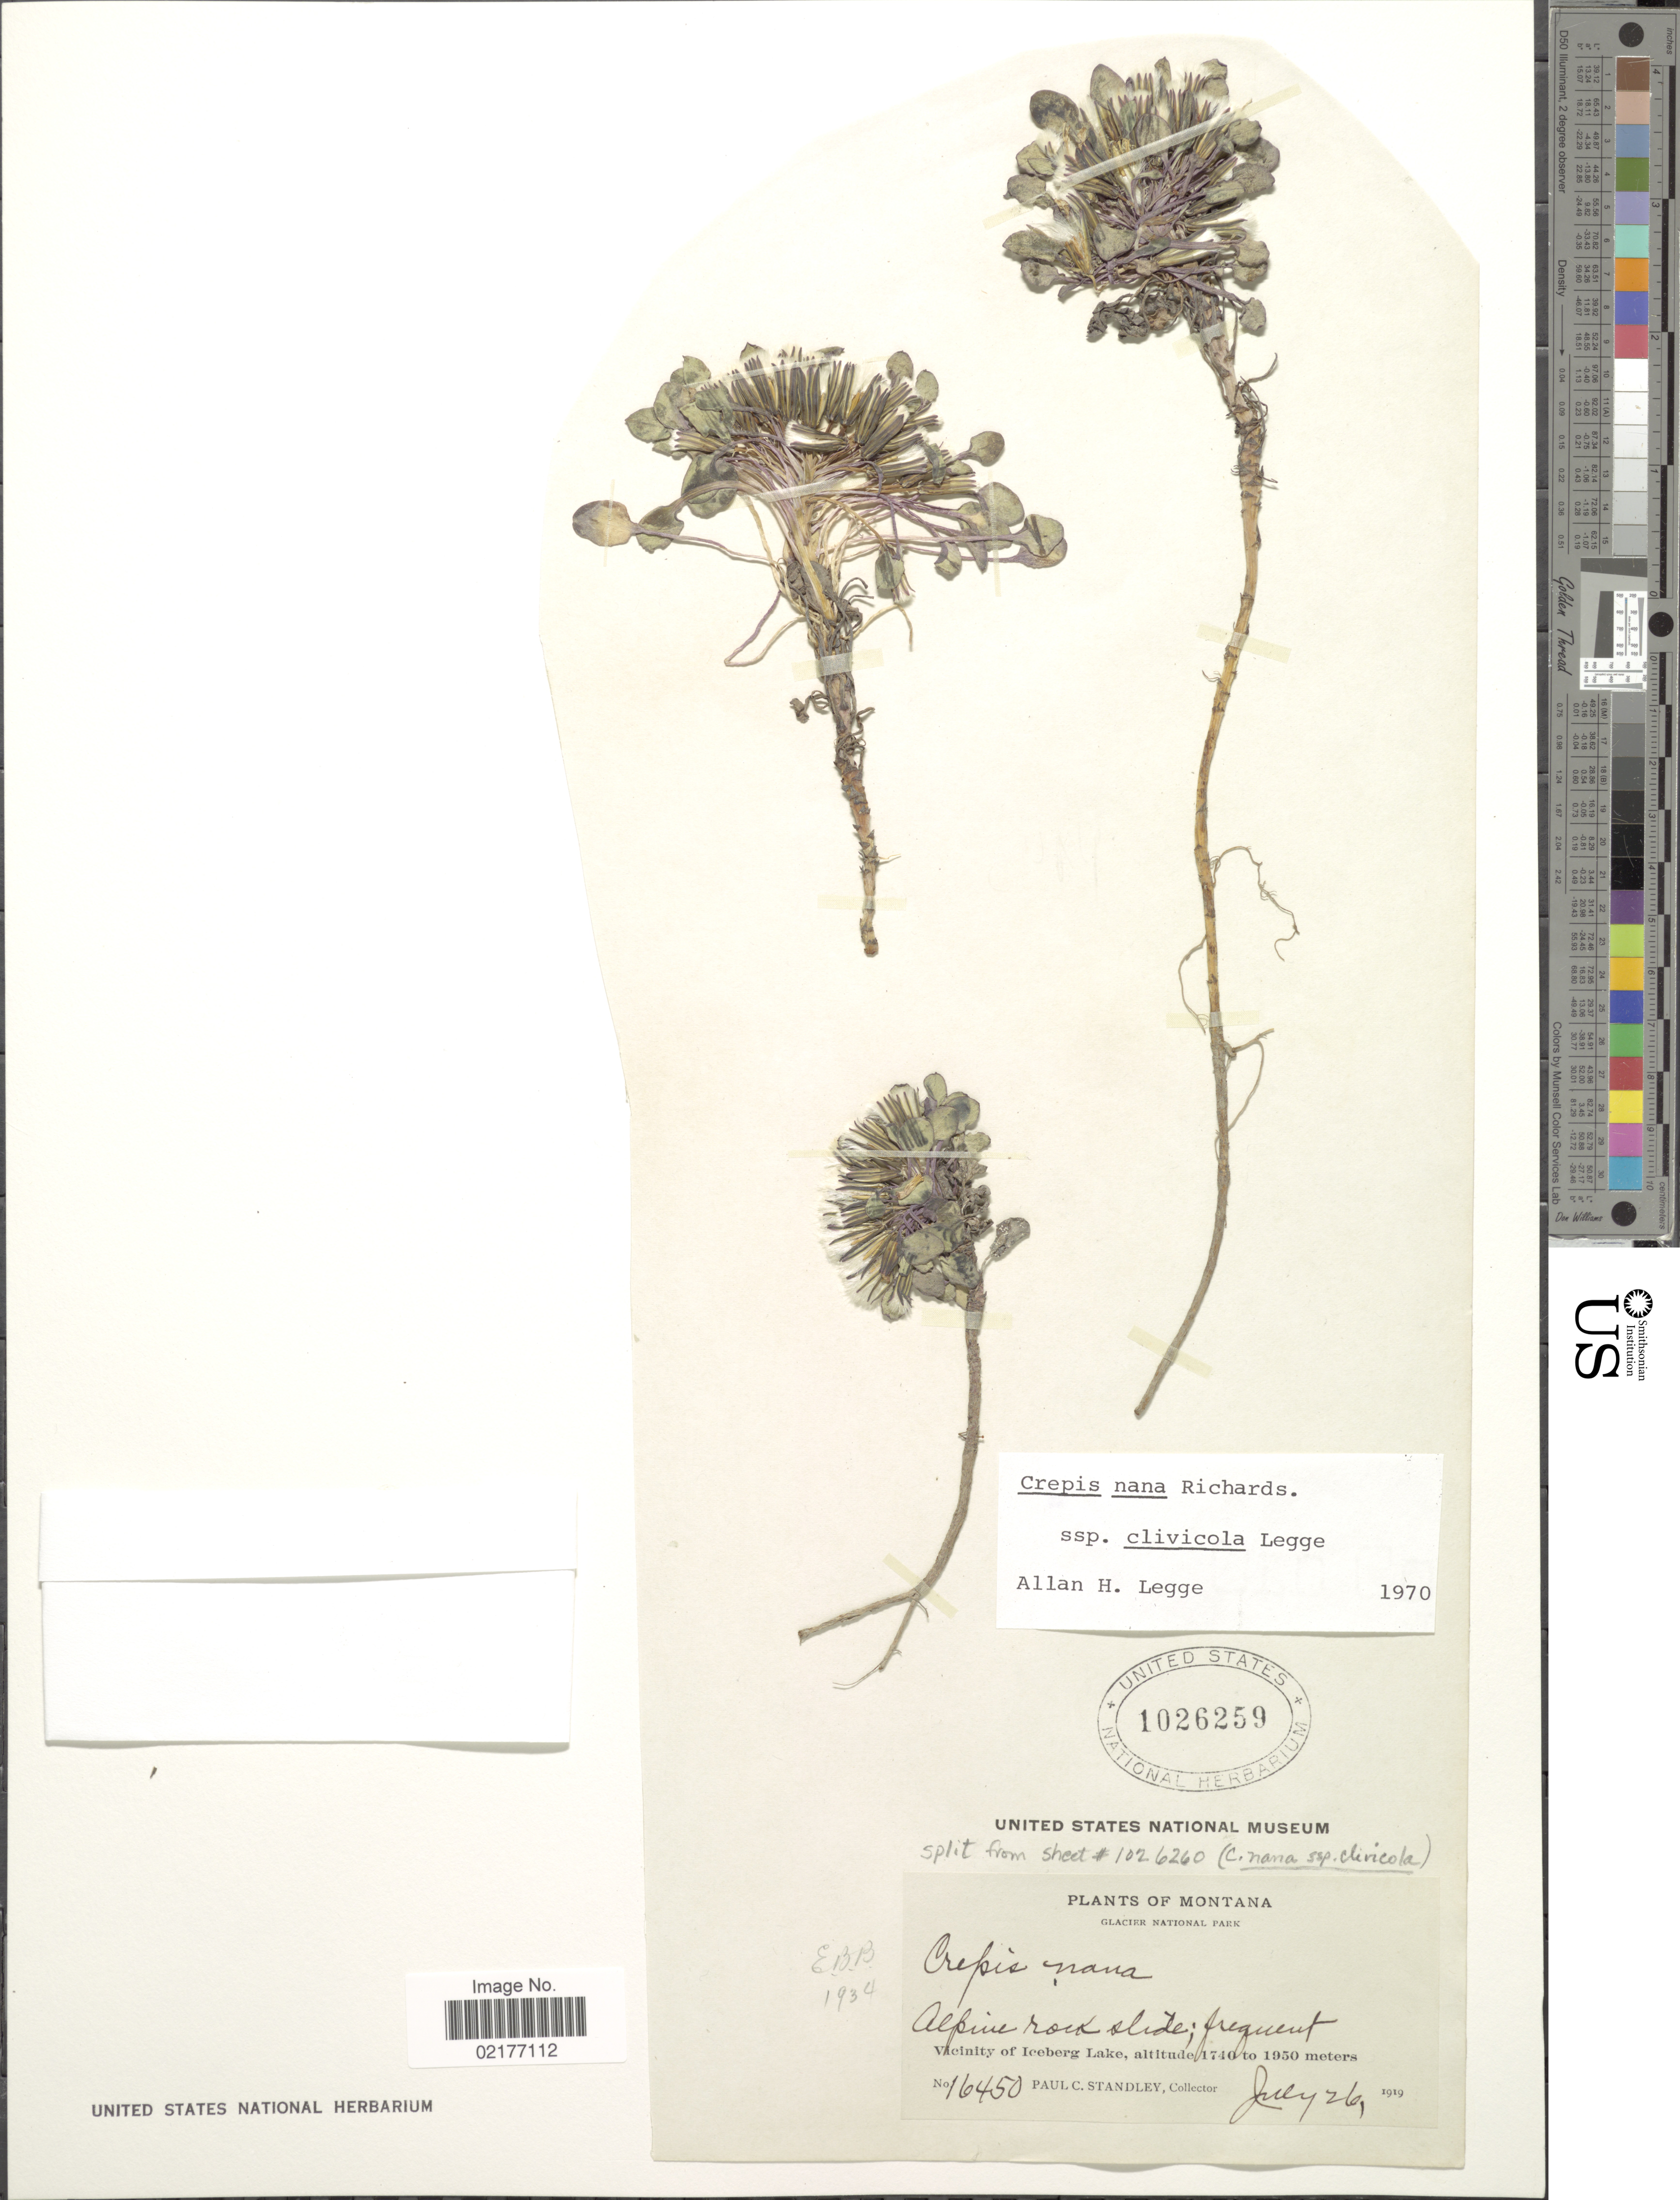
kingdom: Plantae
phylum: Tracheophyta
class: Magnoliopsida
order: Asterales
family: Asteraceae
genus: Askellia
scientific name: Askellia pygmaea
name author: (Ledeb.) Sennikov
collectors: P. C. Standley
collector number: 16450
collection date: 1919-07-26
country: United States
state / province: Montana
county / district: Glacier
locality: Glacier National Park, Vicinity of Iceberg Lake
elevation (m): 1740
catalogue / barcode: US 1026259